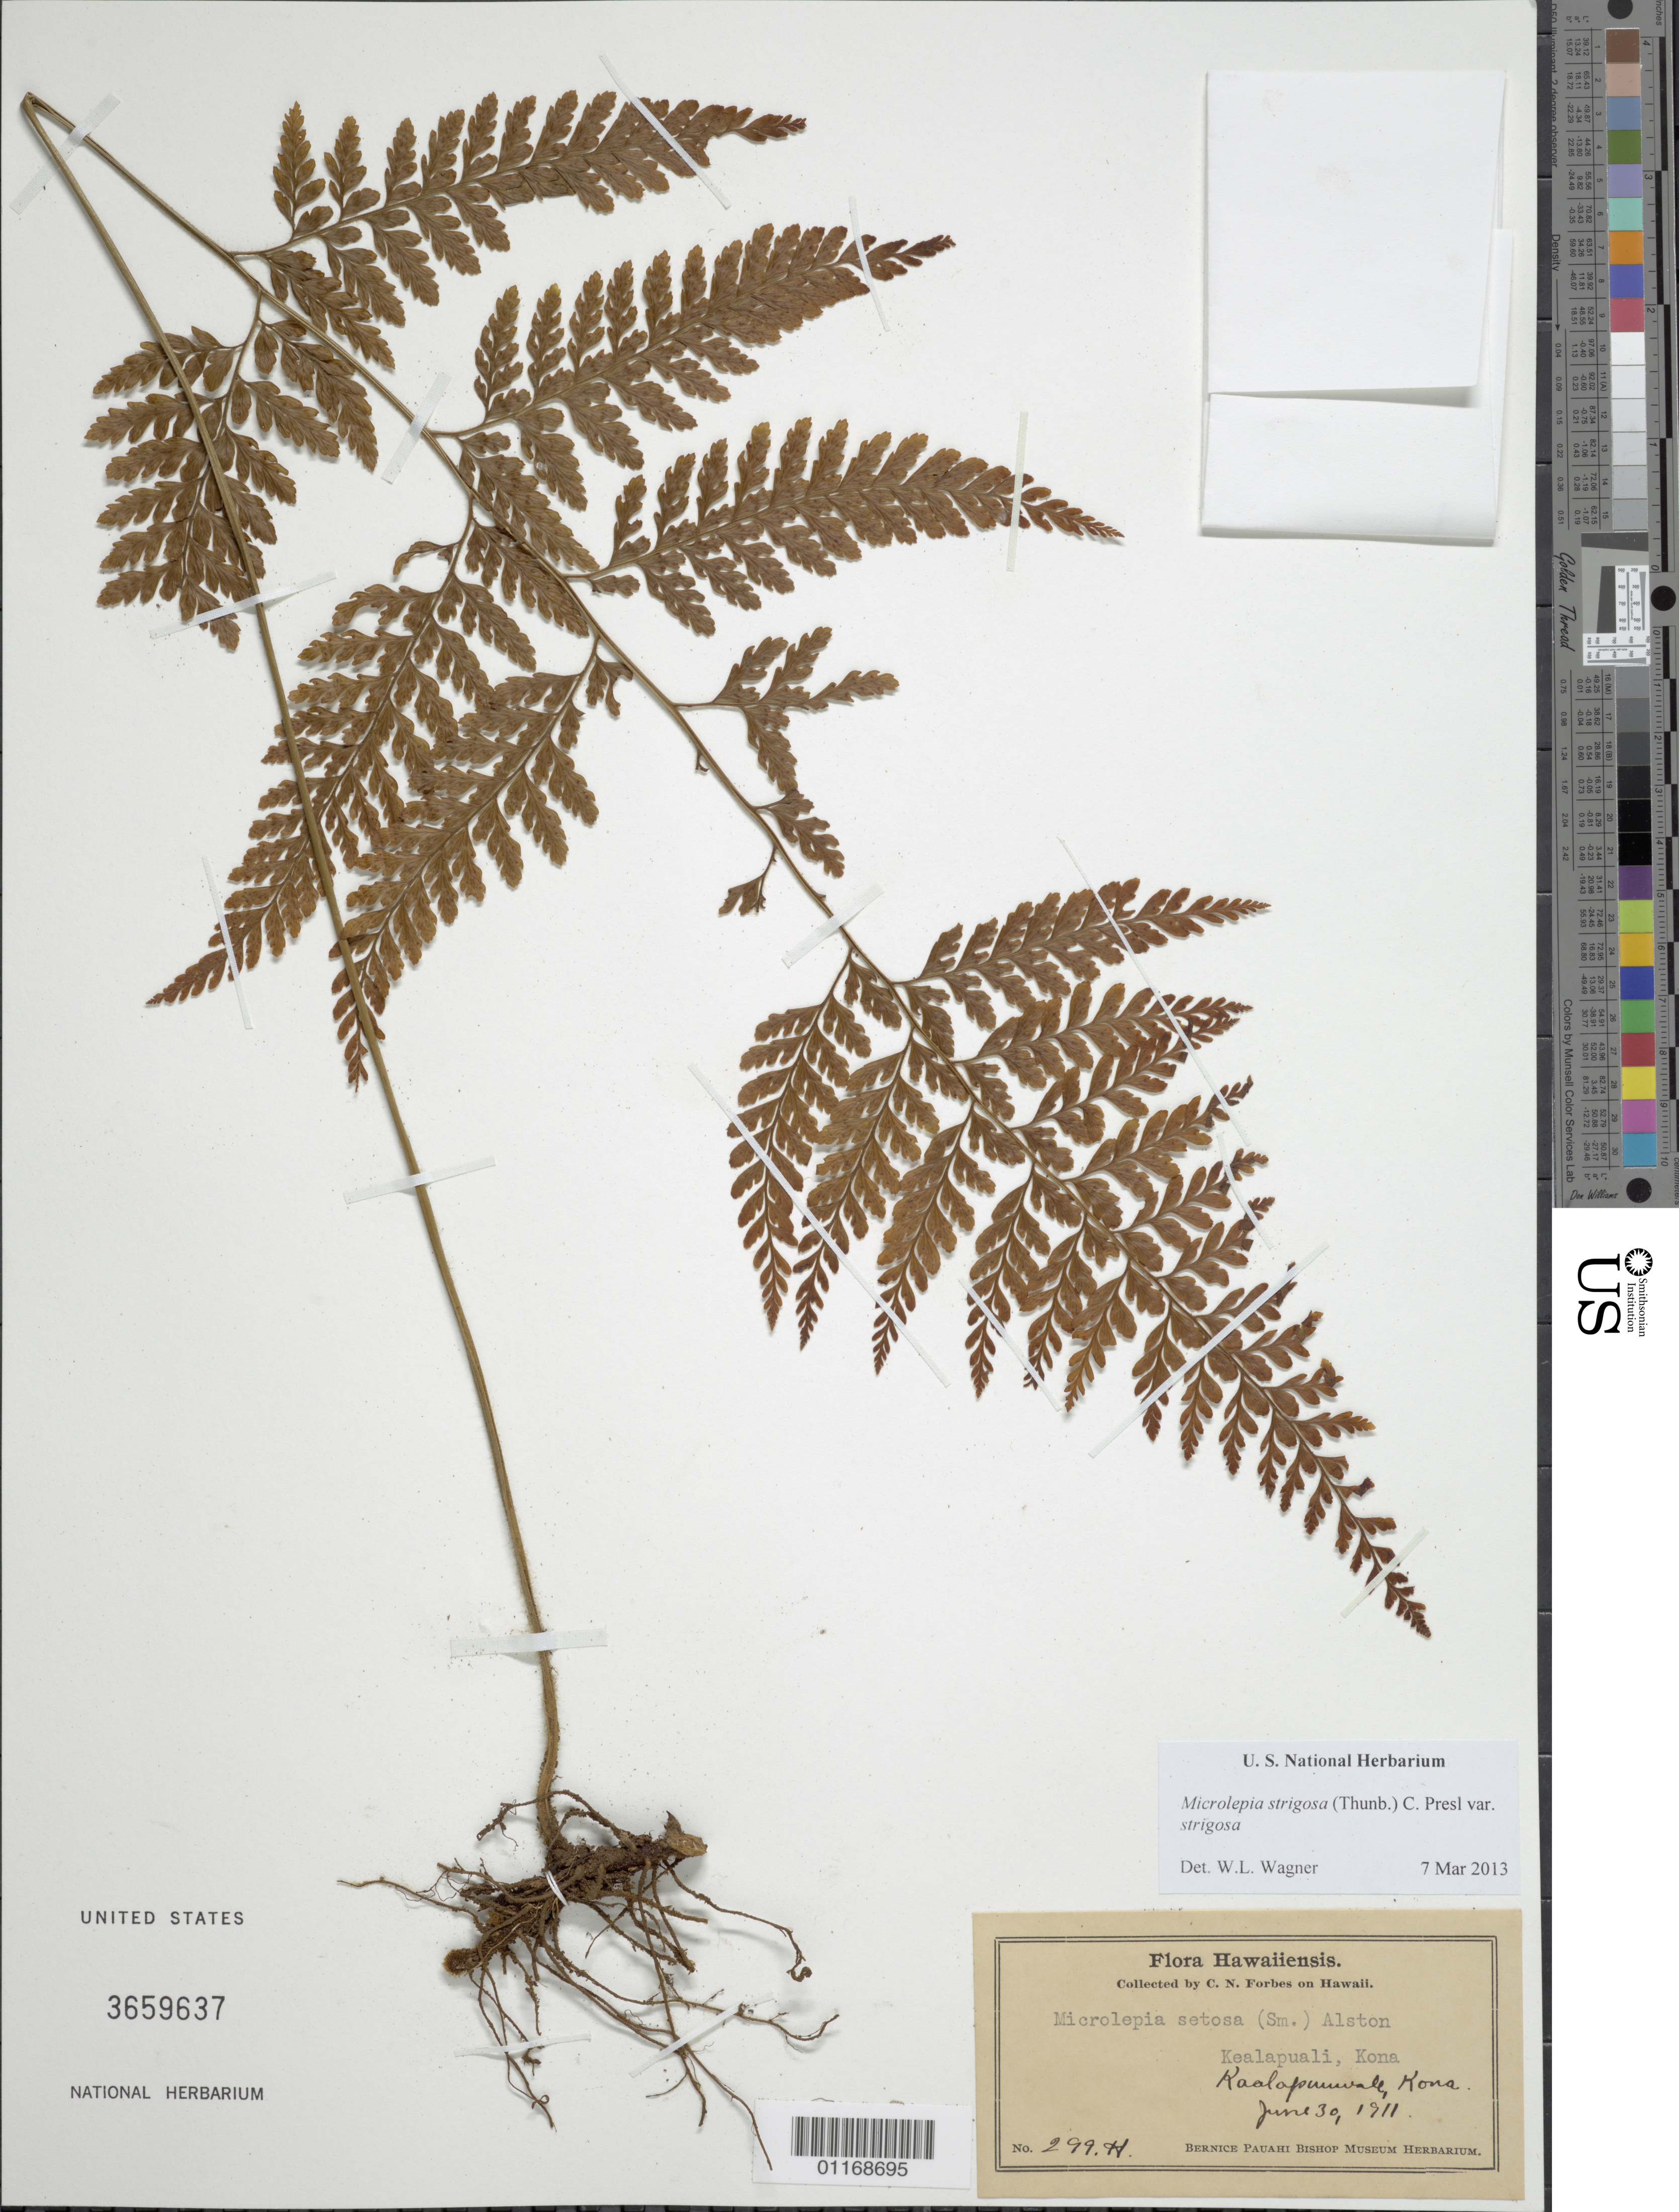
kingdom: Plantae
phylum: Tracheophyta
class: Polypodiopsida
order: Polypodiales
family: Dennstaedtiaceae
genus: Microlepia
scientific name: Microlepia strigosa var. strigosa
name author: (Thunb.) C. Presl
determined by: Wagner, W. L., (BOT), Smithsonian Institution - National Museum of Natural History (UNITED STATES)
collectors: C. N. Forbes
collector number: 299.H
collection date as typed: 30 Jun 1911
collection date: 1911-06-30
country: United States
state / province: Hawaii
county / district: Hawaii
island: Hawaii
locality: Kealapuali (Kaolapuuwale) , Kona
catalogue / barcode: US 3659637